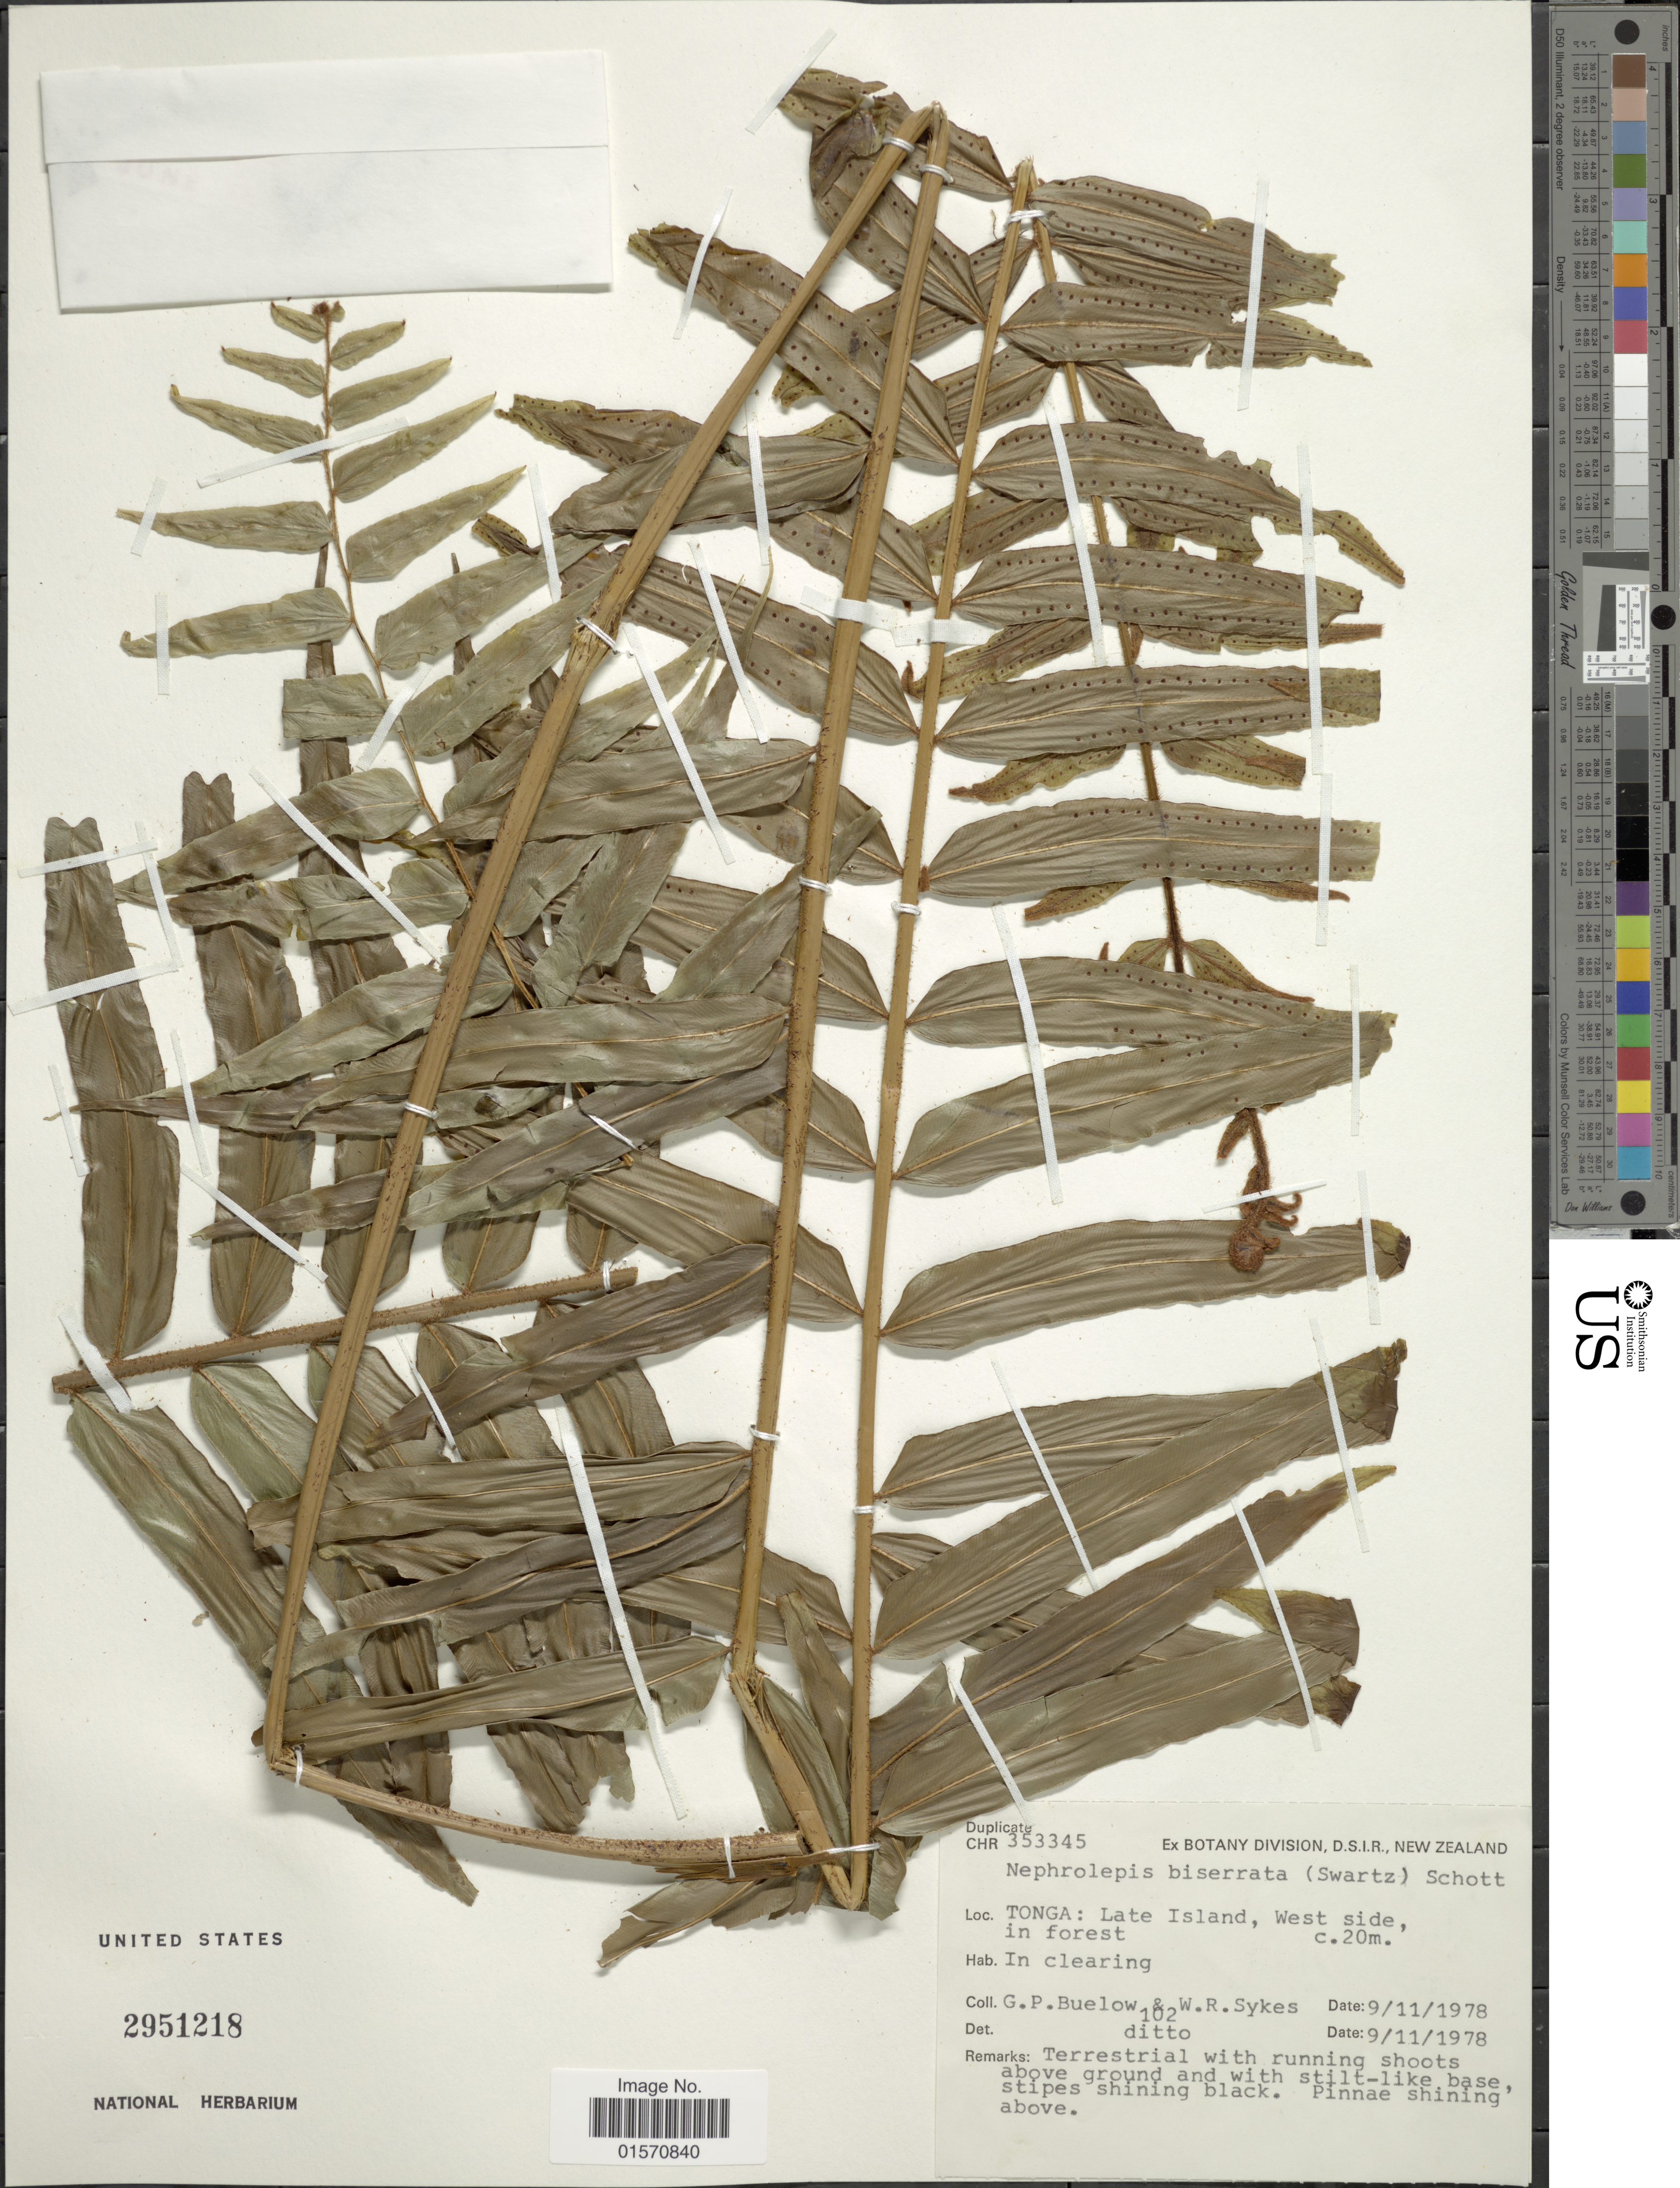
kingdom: Plantae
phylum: Tracheophyta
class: Polypodiopsida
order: Polypodiales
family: Nephrolepidaceae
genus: Nephrolepis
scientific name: Nephrolepis biserrata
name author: (Sw.) Schott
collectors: G. Buelow & W. R. Sykes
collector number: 102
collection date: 1978-11-09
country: Tonga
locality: Late Island, West side, in forest c. 20m.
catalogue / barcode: US 2951218